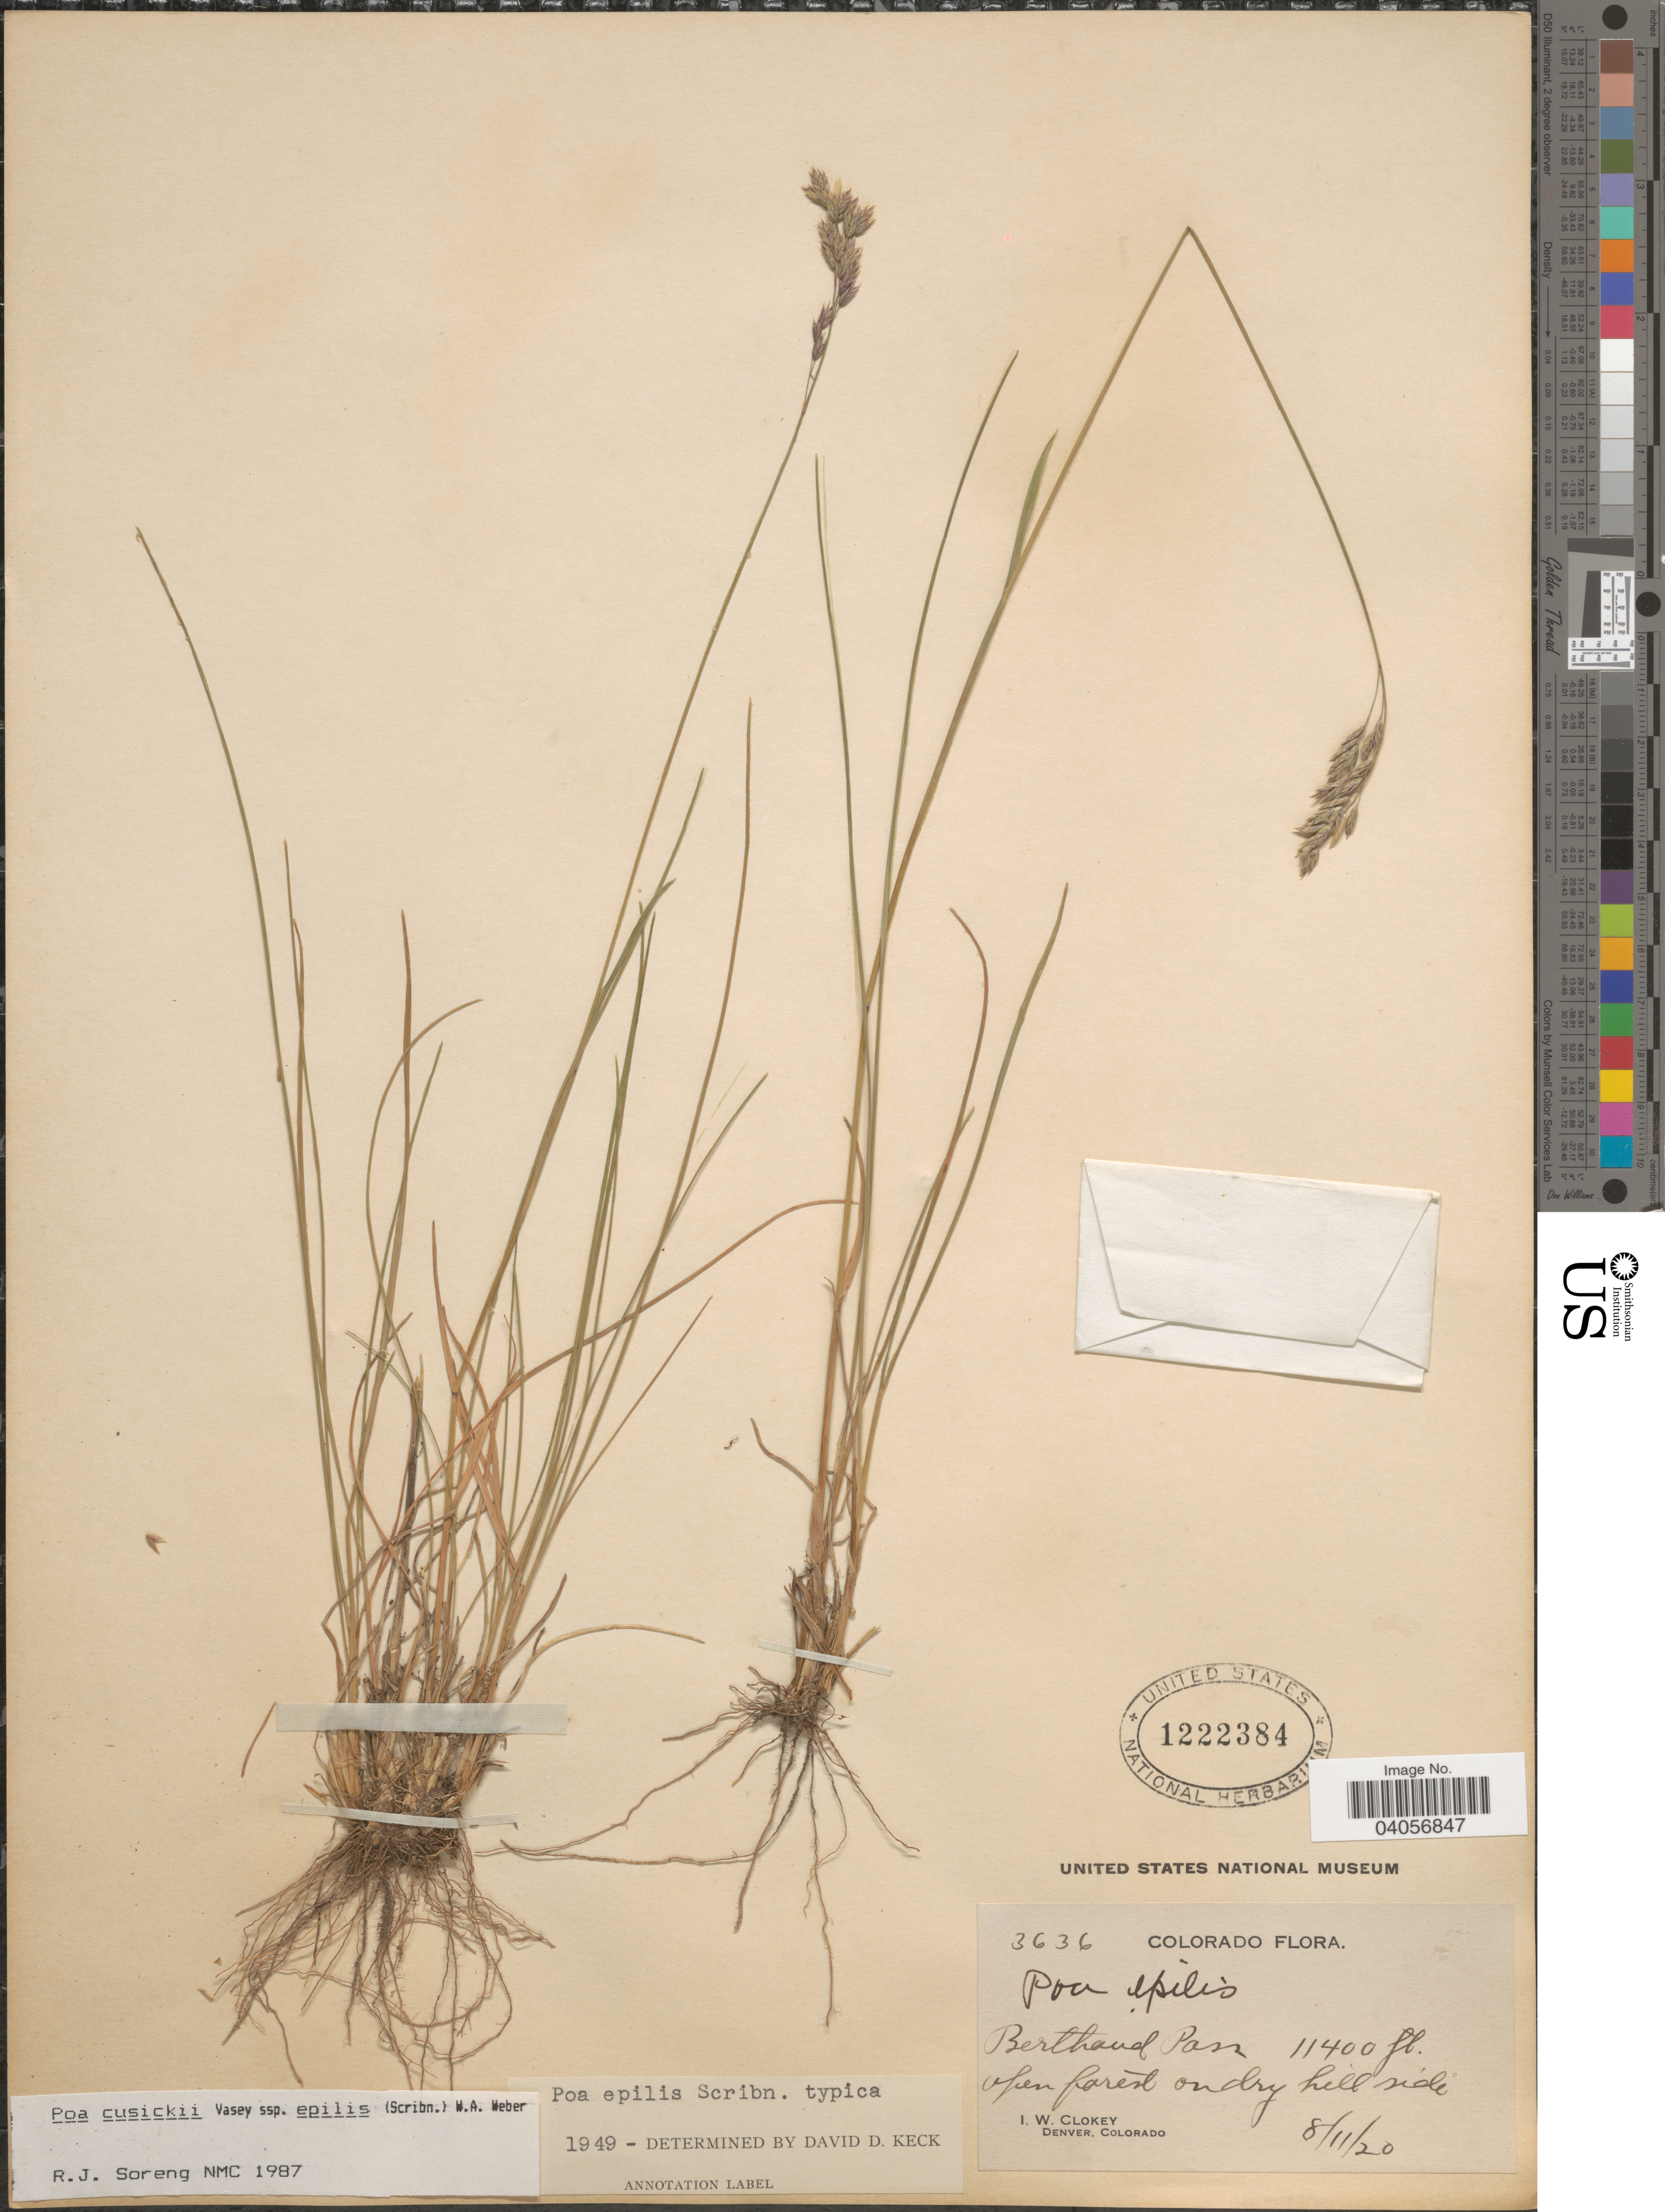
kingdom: Plantae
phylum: Tracheophyta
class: Liliopsida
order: Poales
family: Poaceae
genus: Poa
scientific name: Poa cusickii subsp. epilis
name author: (Scribn.) W.A. Weber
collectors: I. W. Clokey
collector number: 3636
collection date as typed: Transcribed d/m/y: 11/8/20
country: United States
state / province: Colorado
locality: Berthoud Pass.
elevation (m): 3475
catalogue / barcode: US 1222384